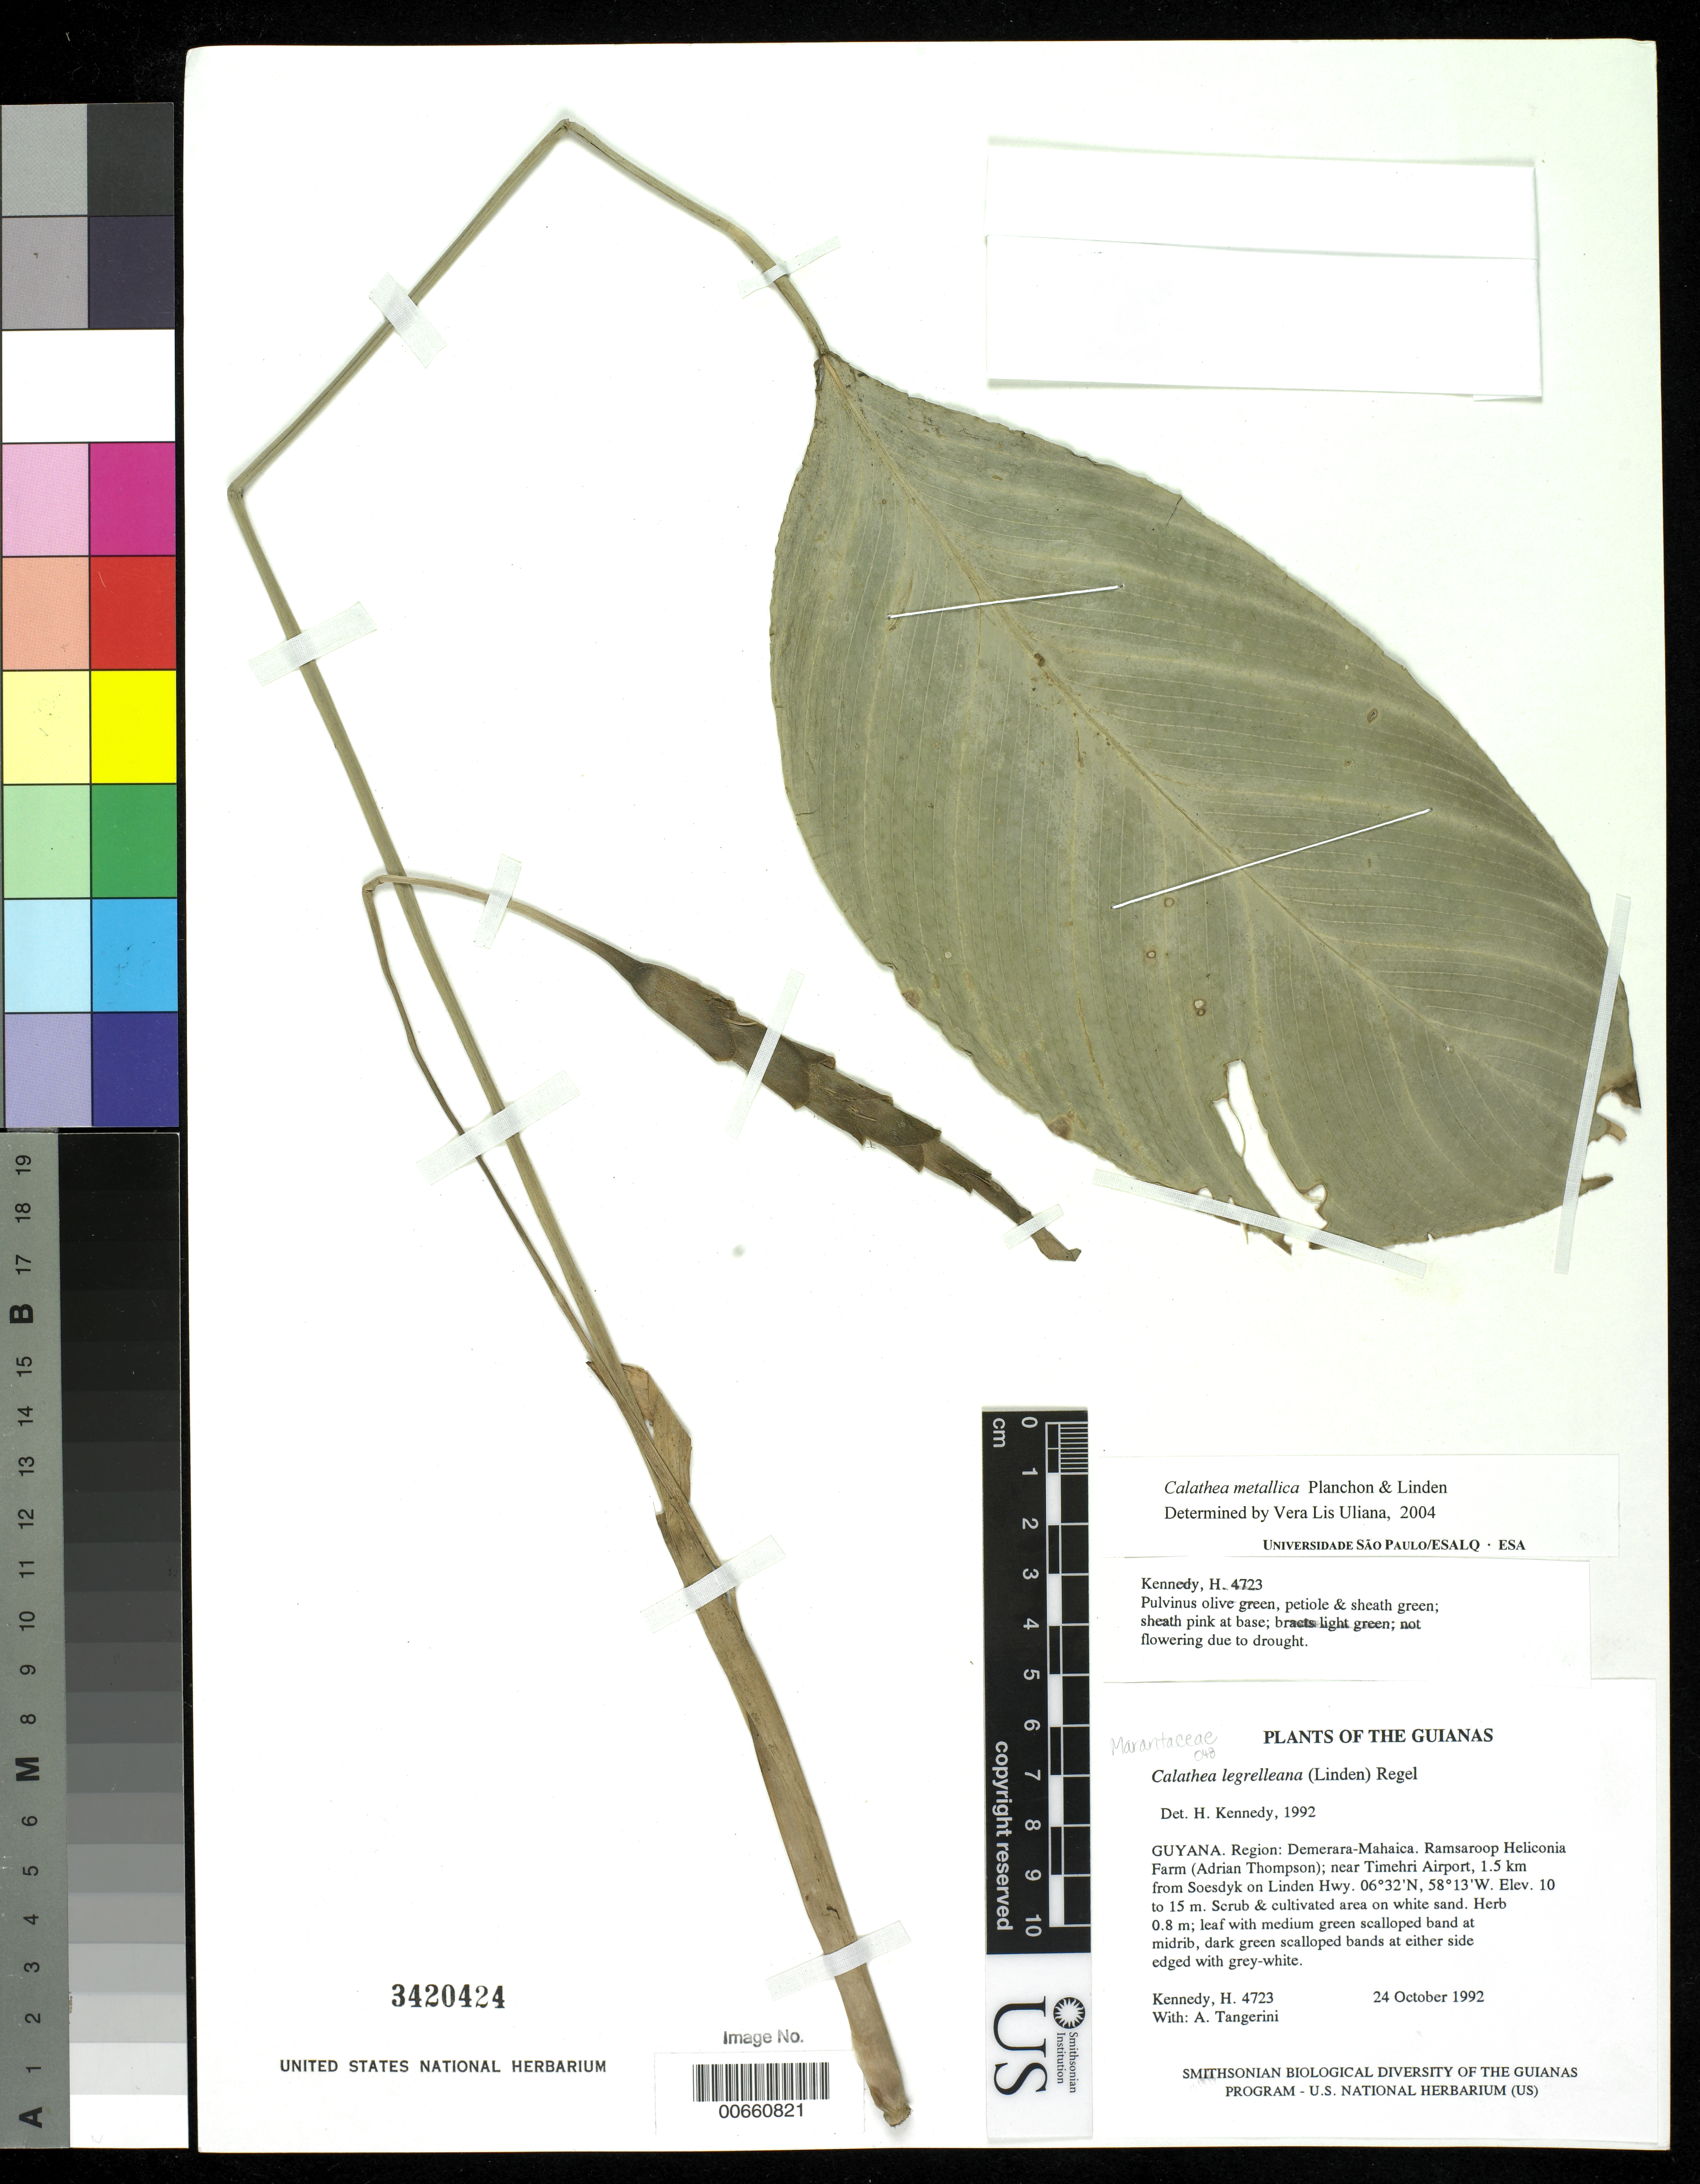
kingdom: Plantae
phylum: Tracheophyta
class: Liliopsida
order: Zingiberales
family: Marantaceae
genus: Goeppertia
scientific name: Goeppertia metallica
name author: (Planch. & Linden) Borchs. & S. Suárez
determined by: Strong, M. T., (US), Smithsonian Institution - National Museum of Natural History (UNITED STATES)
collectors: H. Kennedy & A. Tangerini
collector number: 4813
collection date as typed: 24 October 1992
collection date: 1992-10-24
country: Guyana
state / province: Demerara-Mahaica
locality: Ramsaroop Heliconia Farm (Adrian Thompson); near Timehri Airport, 1.5 km from Soesdyk on Linden Hwy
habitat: Scrub & cultivated area on white sand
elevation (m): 10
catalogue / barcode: US 3420424